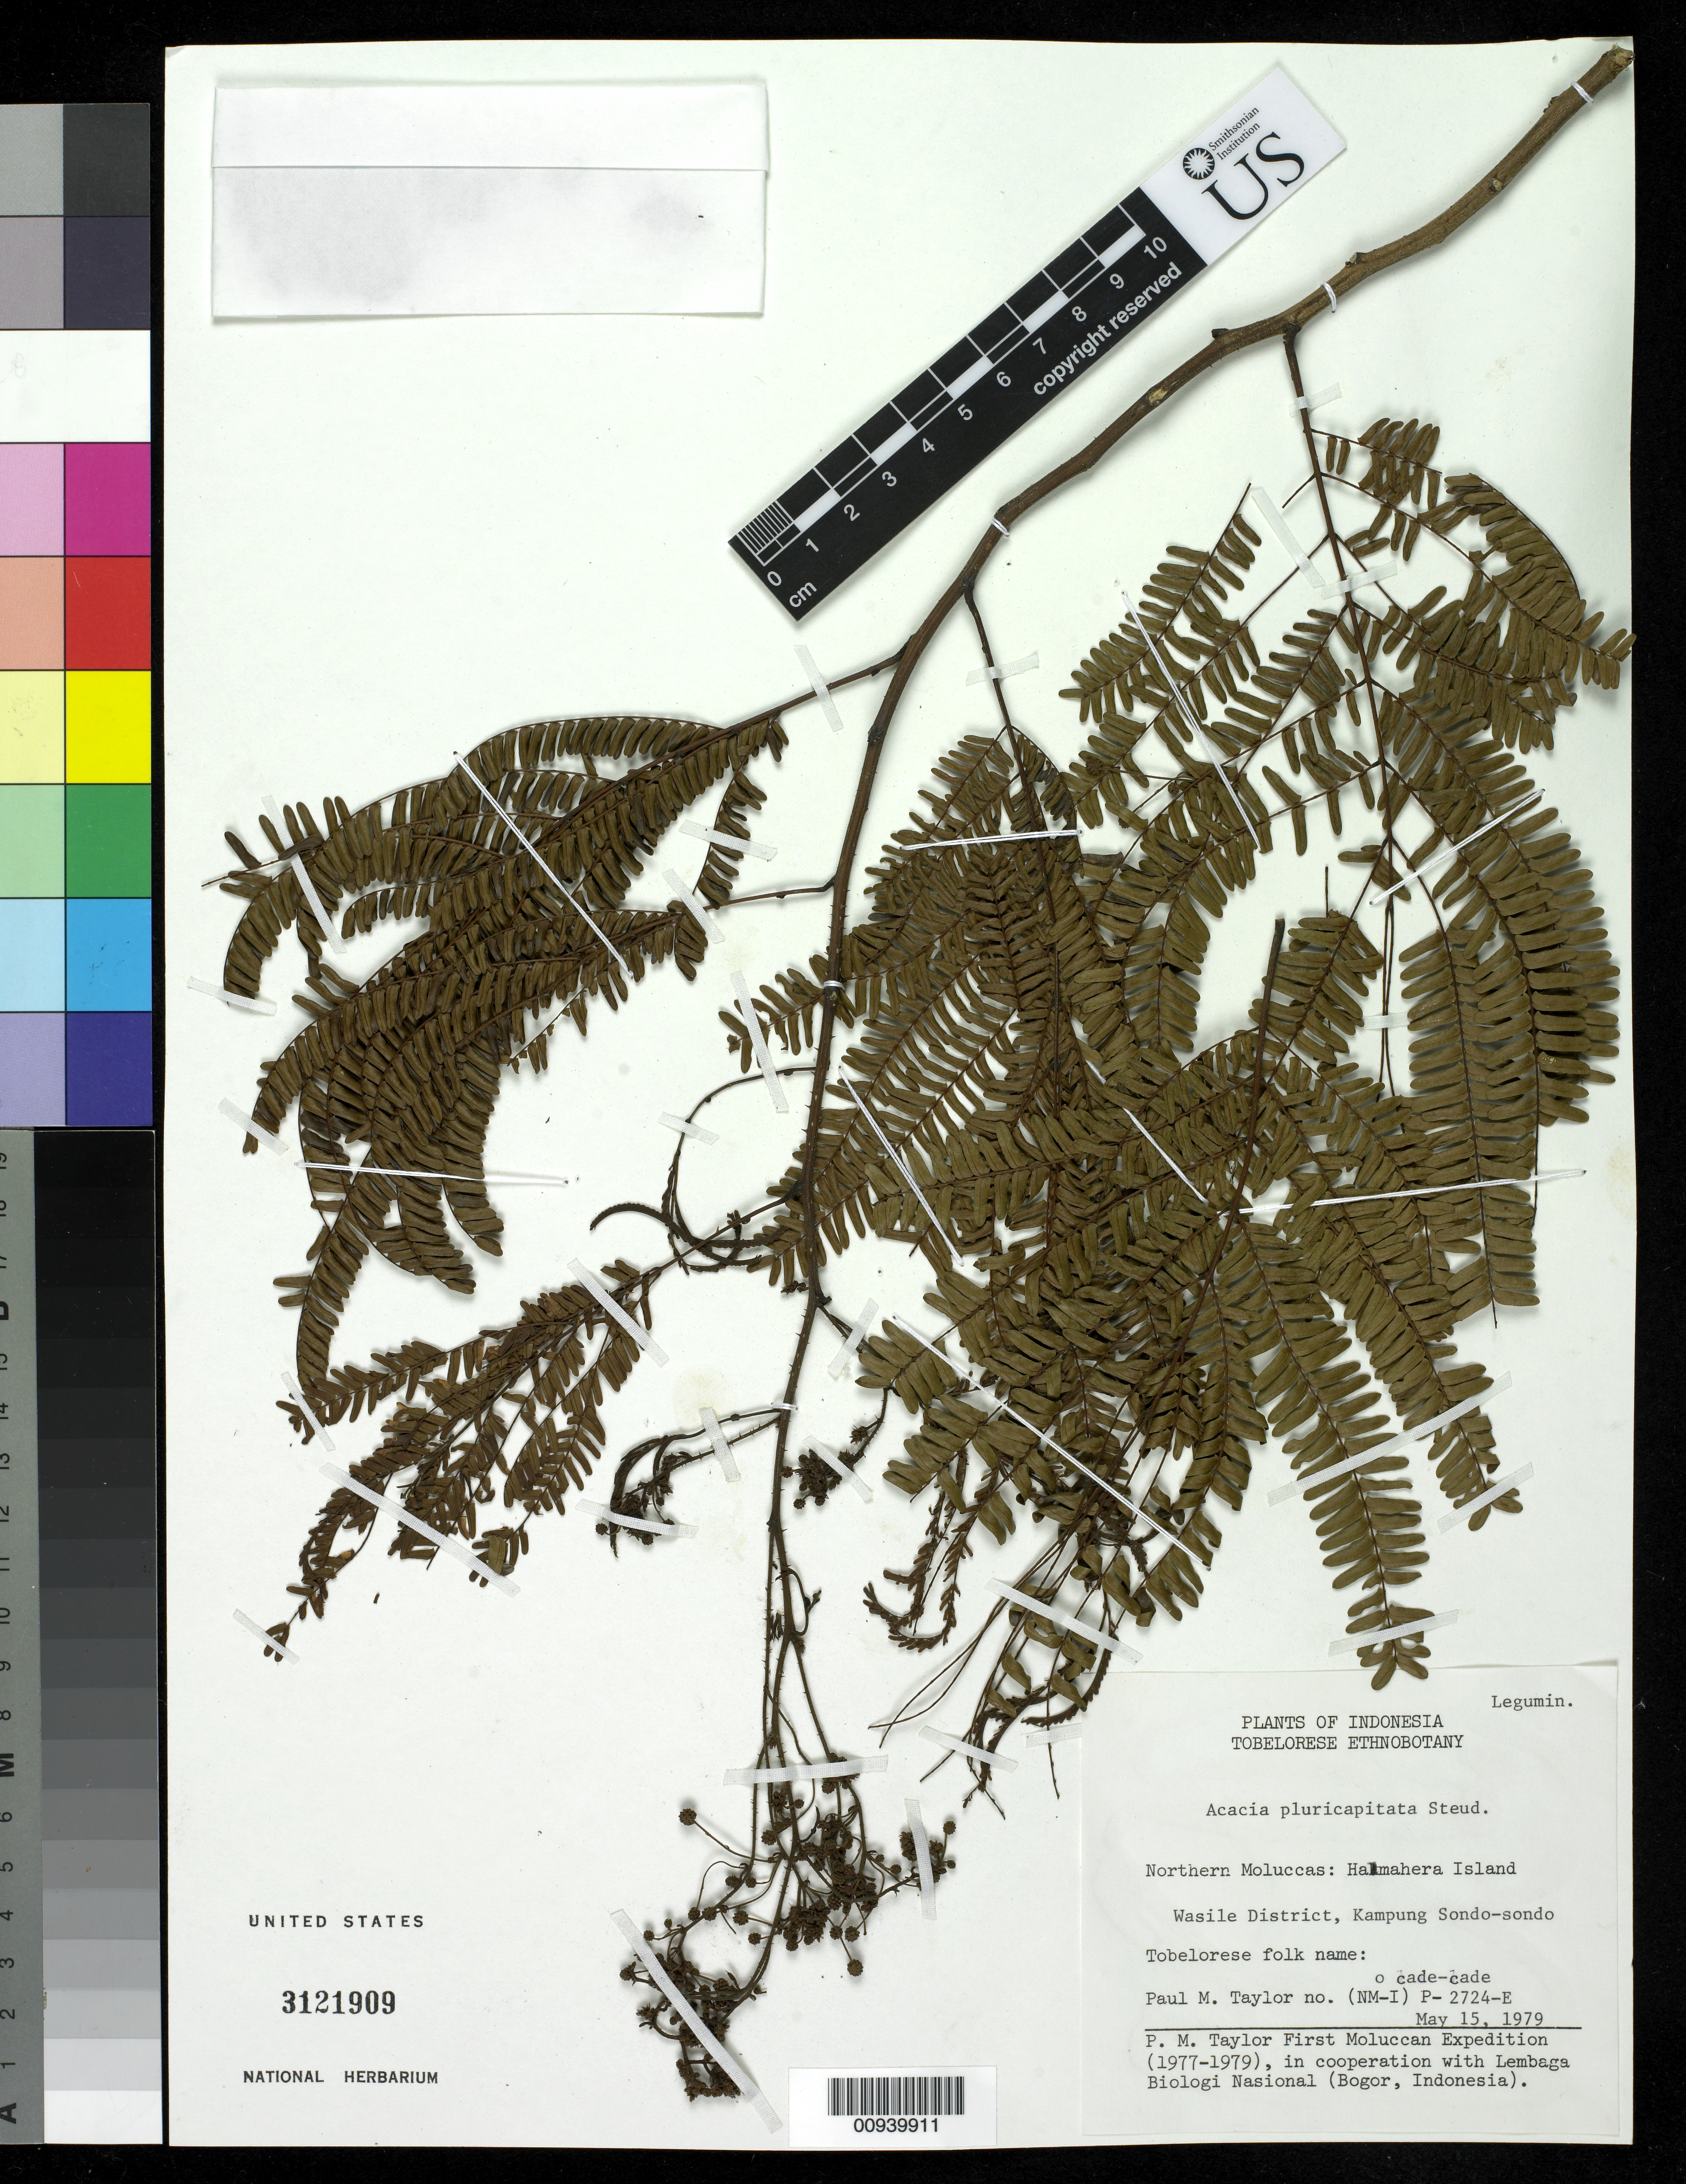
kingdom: Plantae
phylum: Tracheophyta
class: Magnoliopsida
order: Fabales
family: Fabaceae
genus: Senegalia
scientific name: Senegalia pluricapitata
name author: (Steud.) Maslin et al.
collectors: P. M. Taylor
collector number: P 2724 E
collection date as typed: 15 May 1979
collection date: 1979-05-15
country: Indonesia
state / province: Maluku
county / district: Maluku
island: Halmahera I.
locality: Northern Moluccas Wasile District, Kampung Sondo-sondo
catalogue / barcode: US 3121909